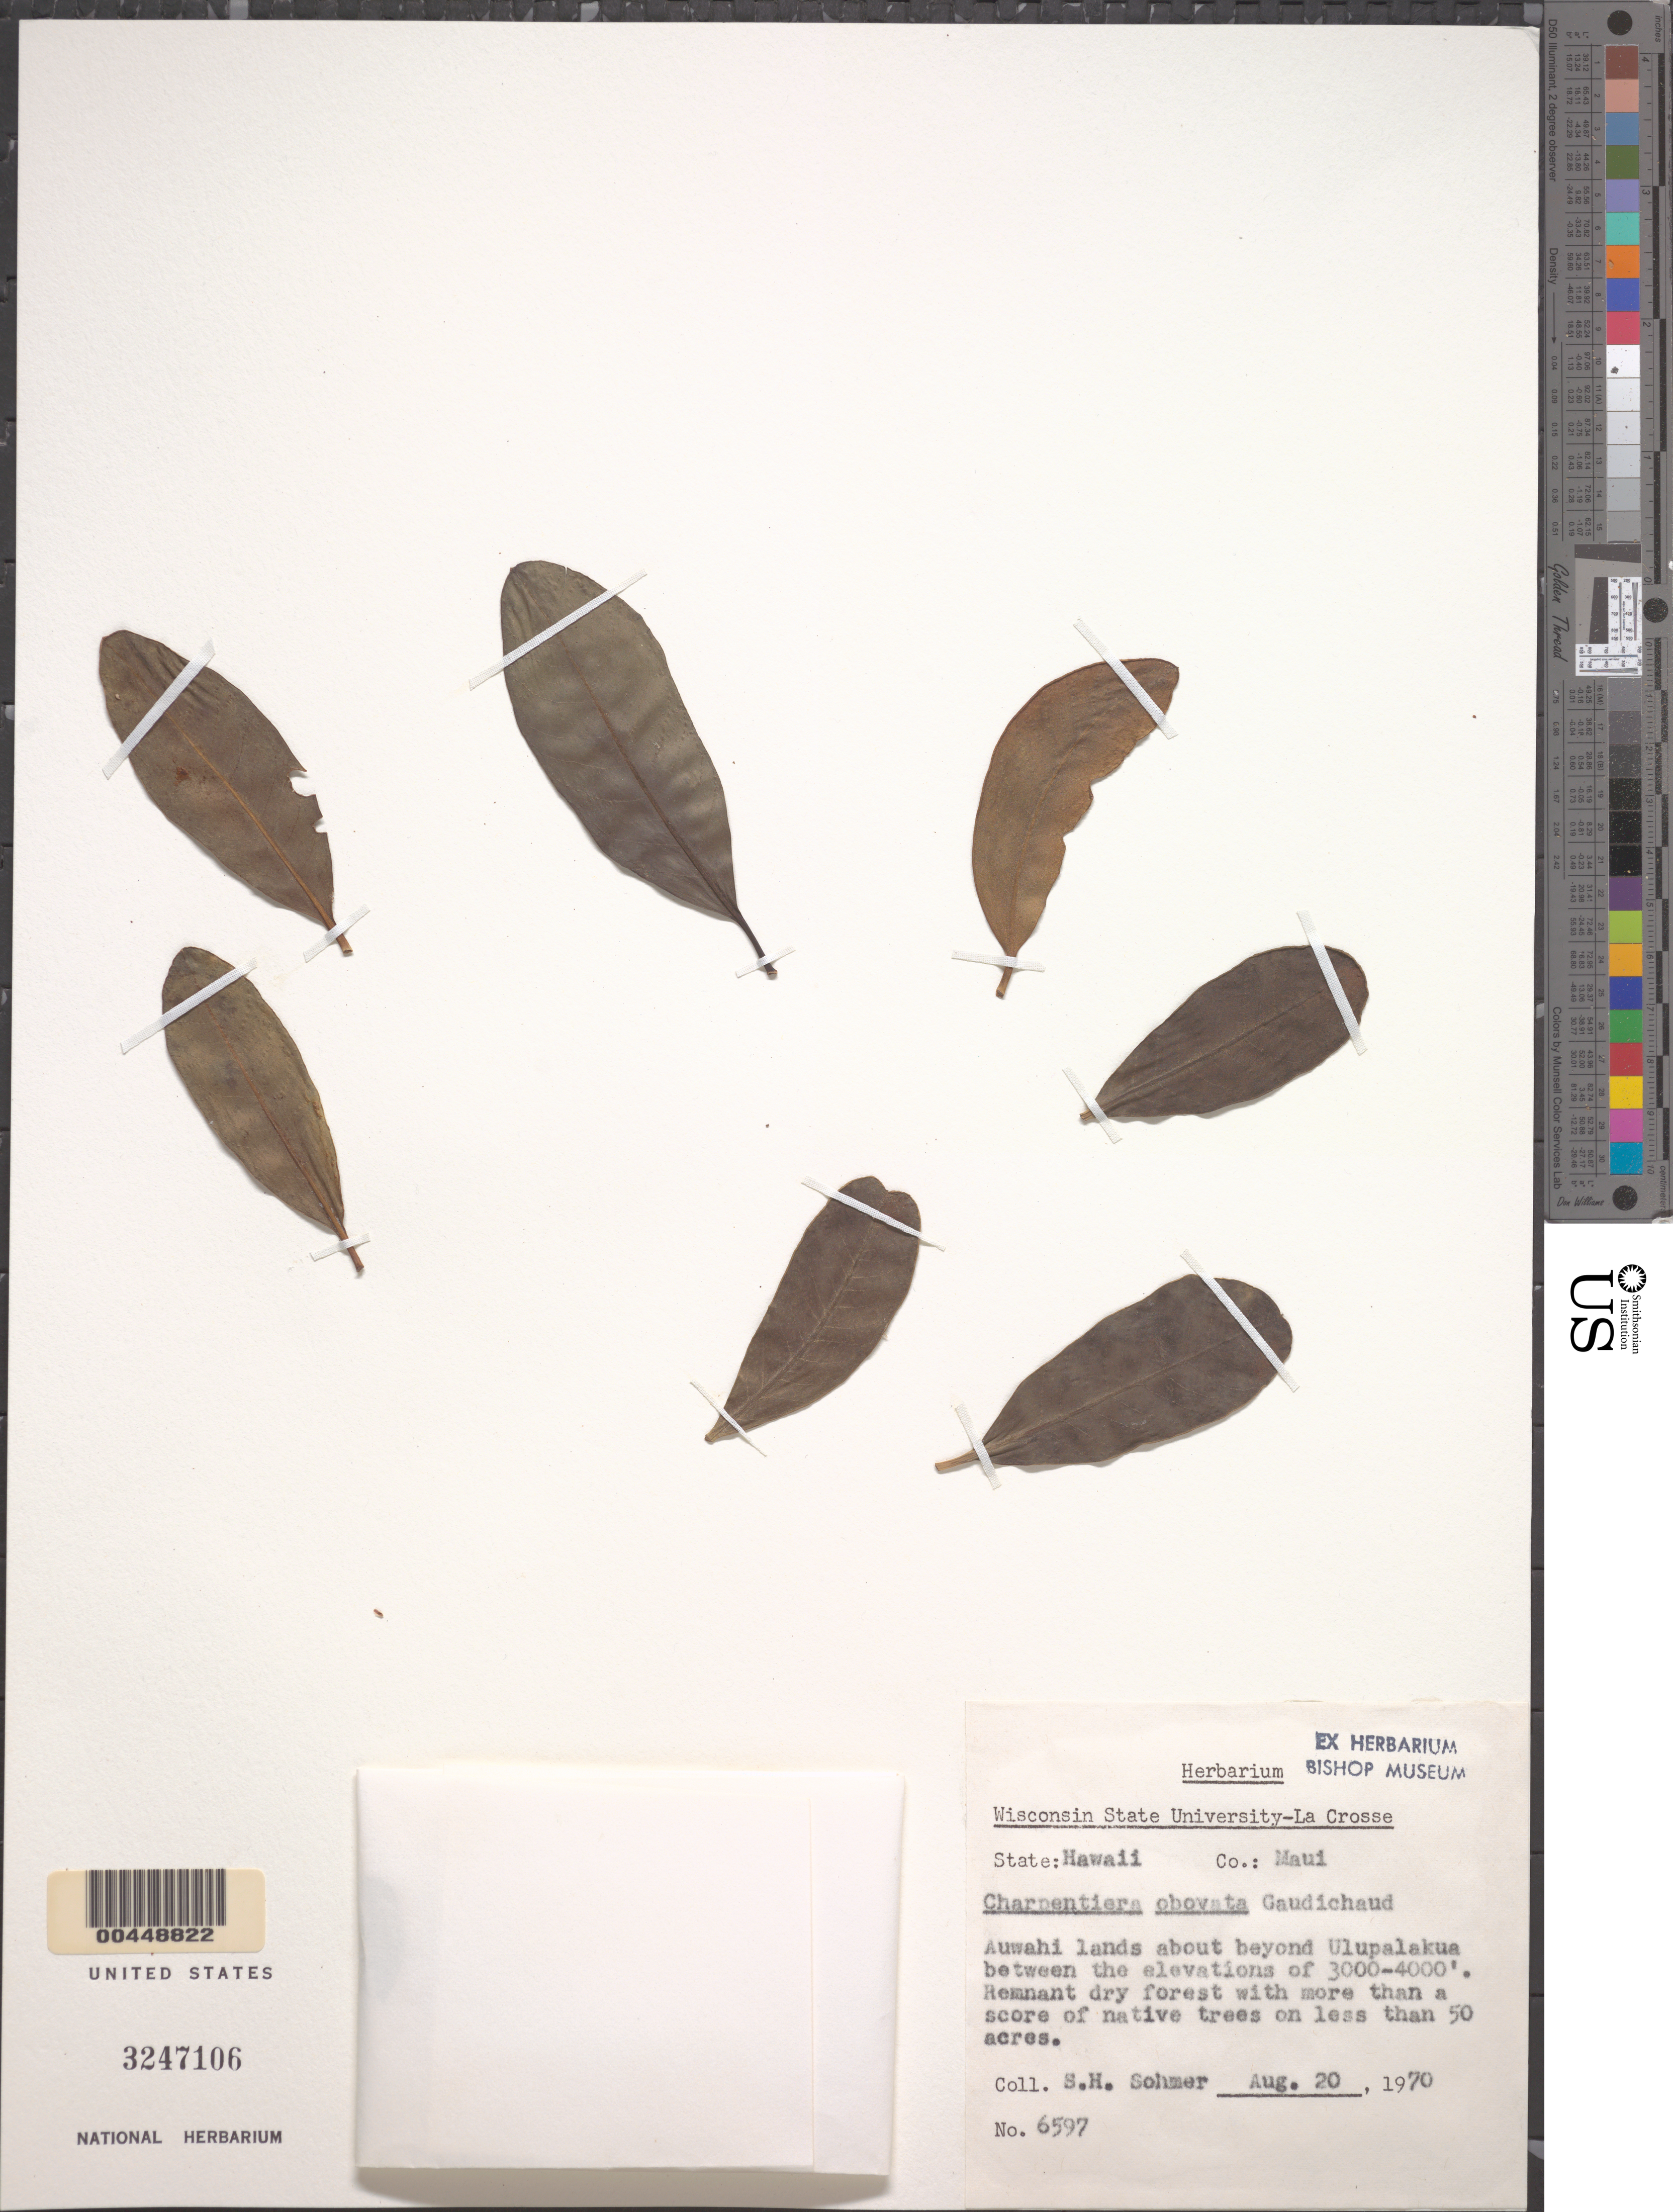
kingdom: Plantae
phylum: Tracheophyta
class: Magnoliopsida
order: Caryophyllales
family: Amaranthaceae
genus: Charpentiera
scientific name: Charpentiera obovata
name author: Gaudich.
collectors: S. H. Sohmer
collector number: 6597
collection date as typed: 20 Aug 1970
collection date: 1970-08-20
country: United States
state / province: Hawaii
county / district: Maui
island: Maui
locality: Auwahi lands about beyond Ulupalakua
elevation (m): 914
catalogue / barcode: US 3247106